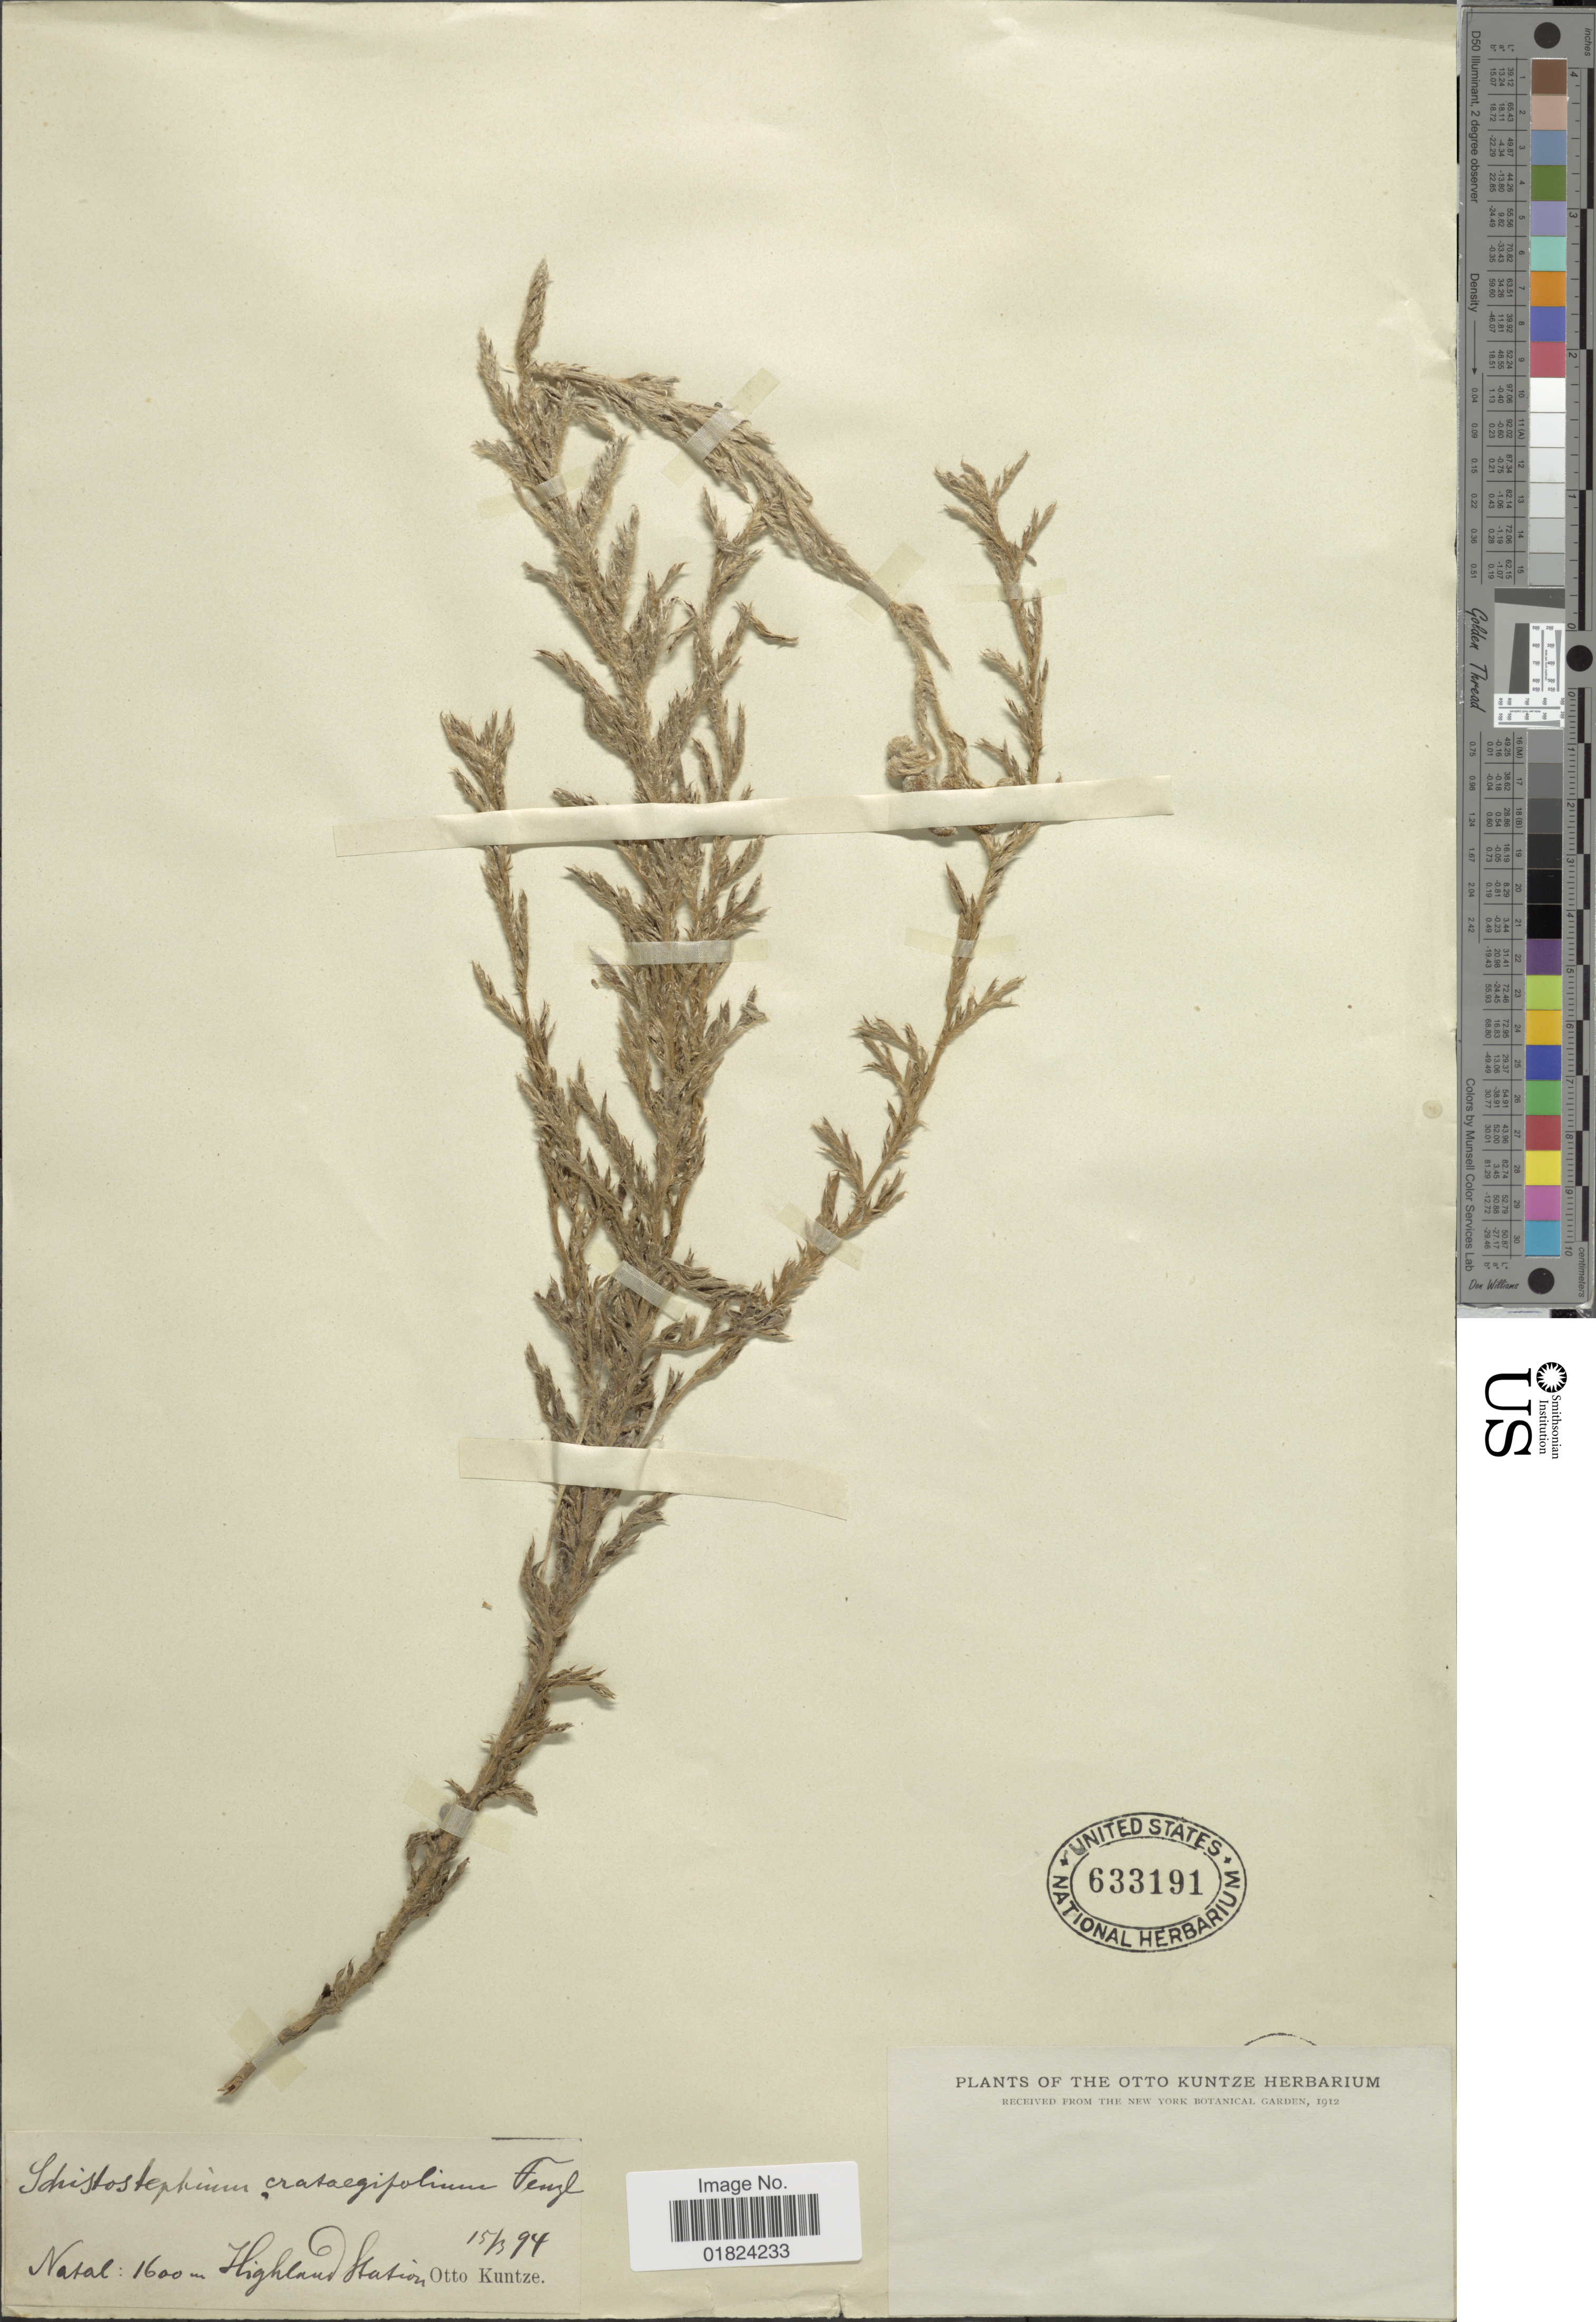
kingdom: Plantae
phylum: Tracheophyta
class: Magnoliopsida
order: Asterales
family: Asteraceae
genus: Schistostephium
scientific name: Schistostephium crataegifolium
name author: (DC.) Fenzl ex Harv.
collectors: C.E.O. Kuntze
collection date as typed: Transcribed d/m/y: 15/3/94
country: South Africa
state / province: KwaZulu-Natal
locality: Natal, Highland Station.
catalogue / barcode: US 633191